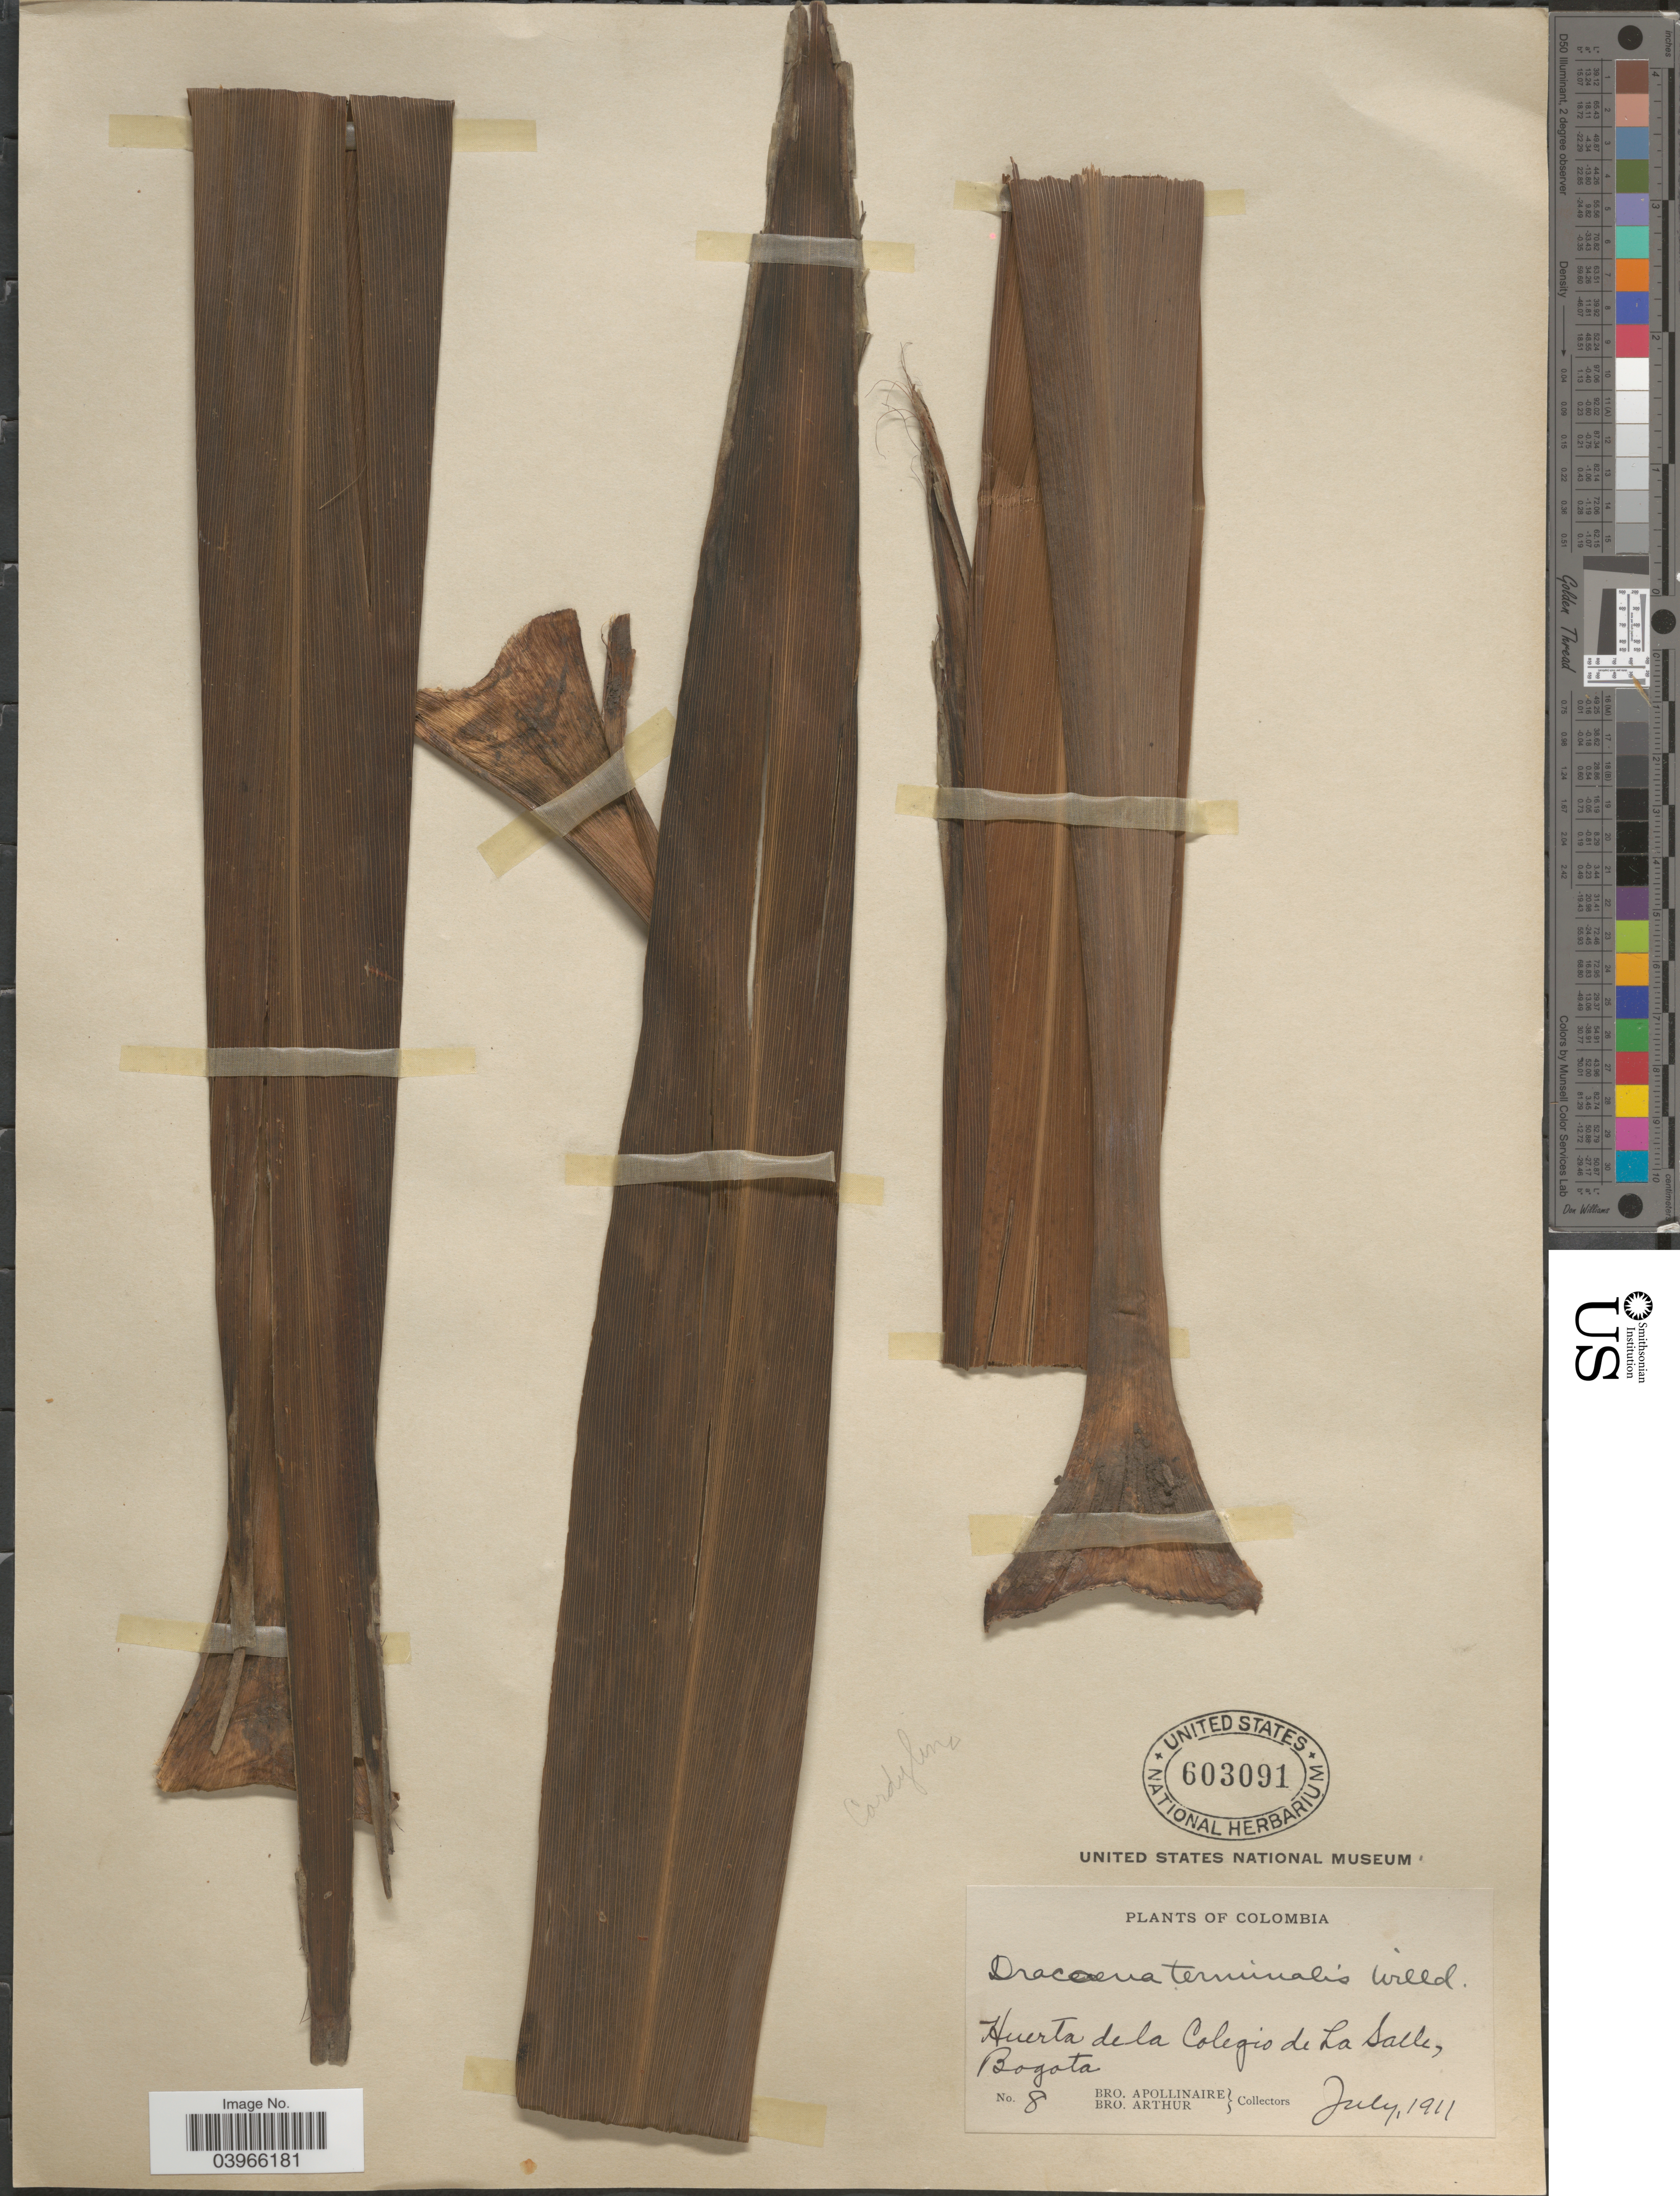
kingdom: Plantae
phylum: Tracheophyta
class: Liliopsida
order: Asparagales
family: Asparagaceae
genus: Dracaena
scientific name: Dracaena terminalis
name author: L.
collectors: Bro. Apollinaire & Bro. Arthur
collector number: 8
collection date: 1911-07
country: Colombia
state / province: Bogota D.C.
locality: Huerta de la Colegio de La Salle, Bogota.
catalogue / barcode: US 603091